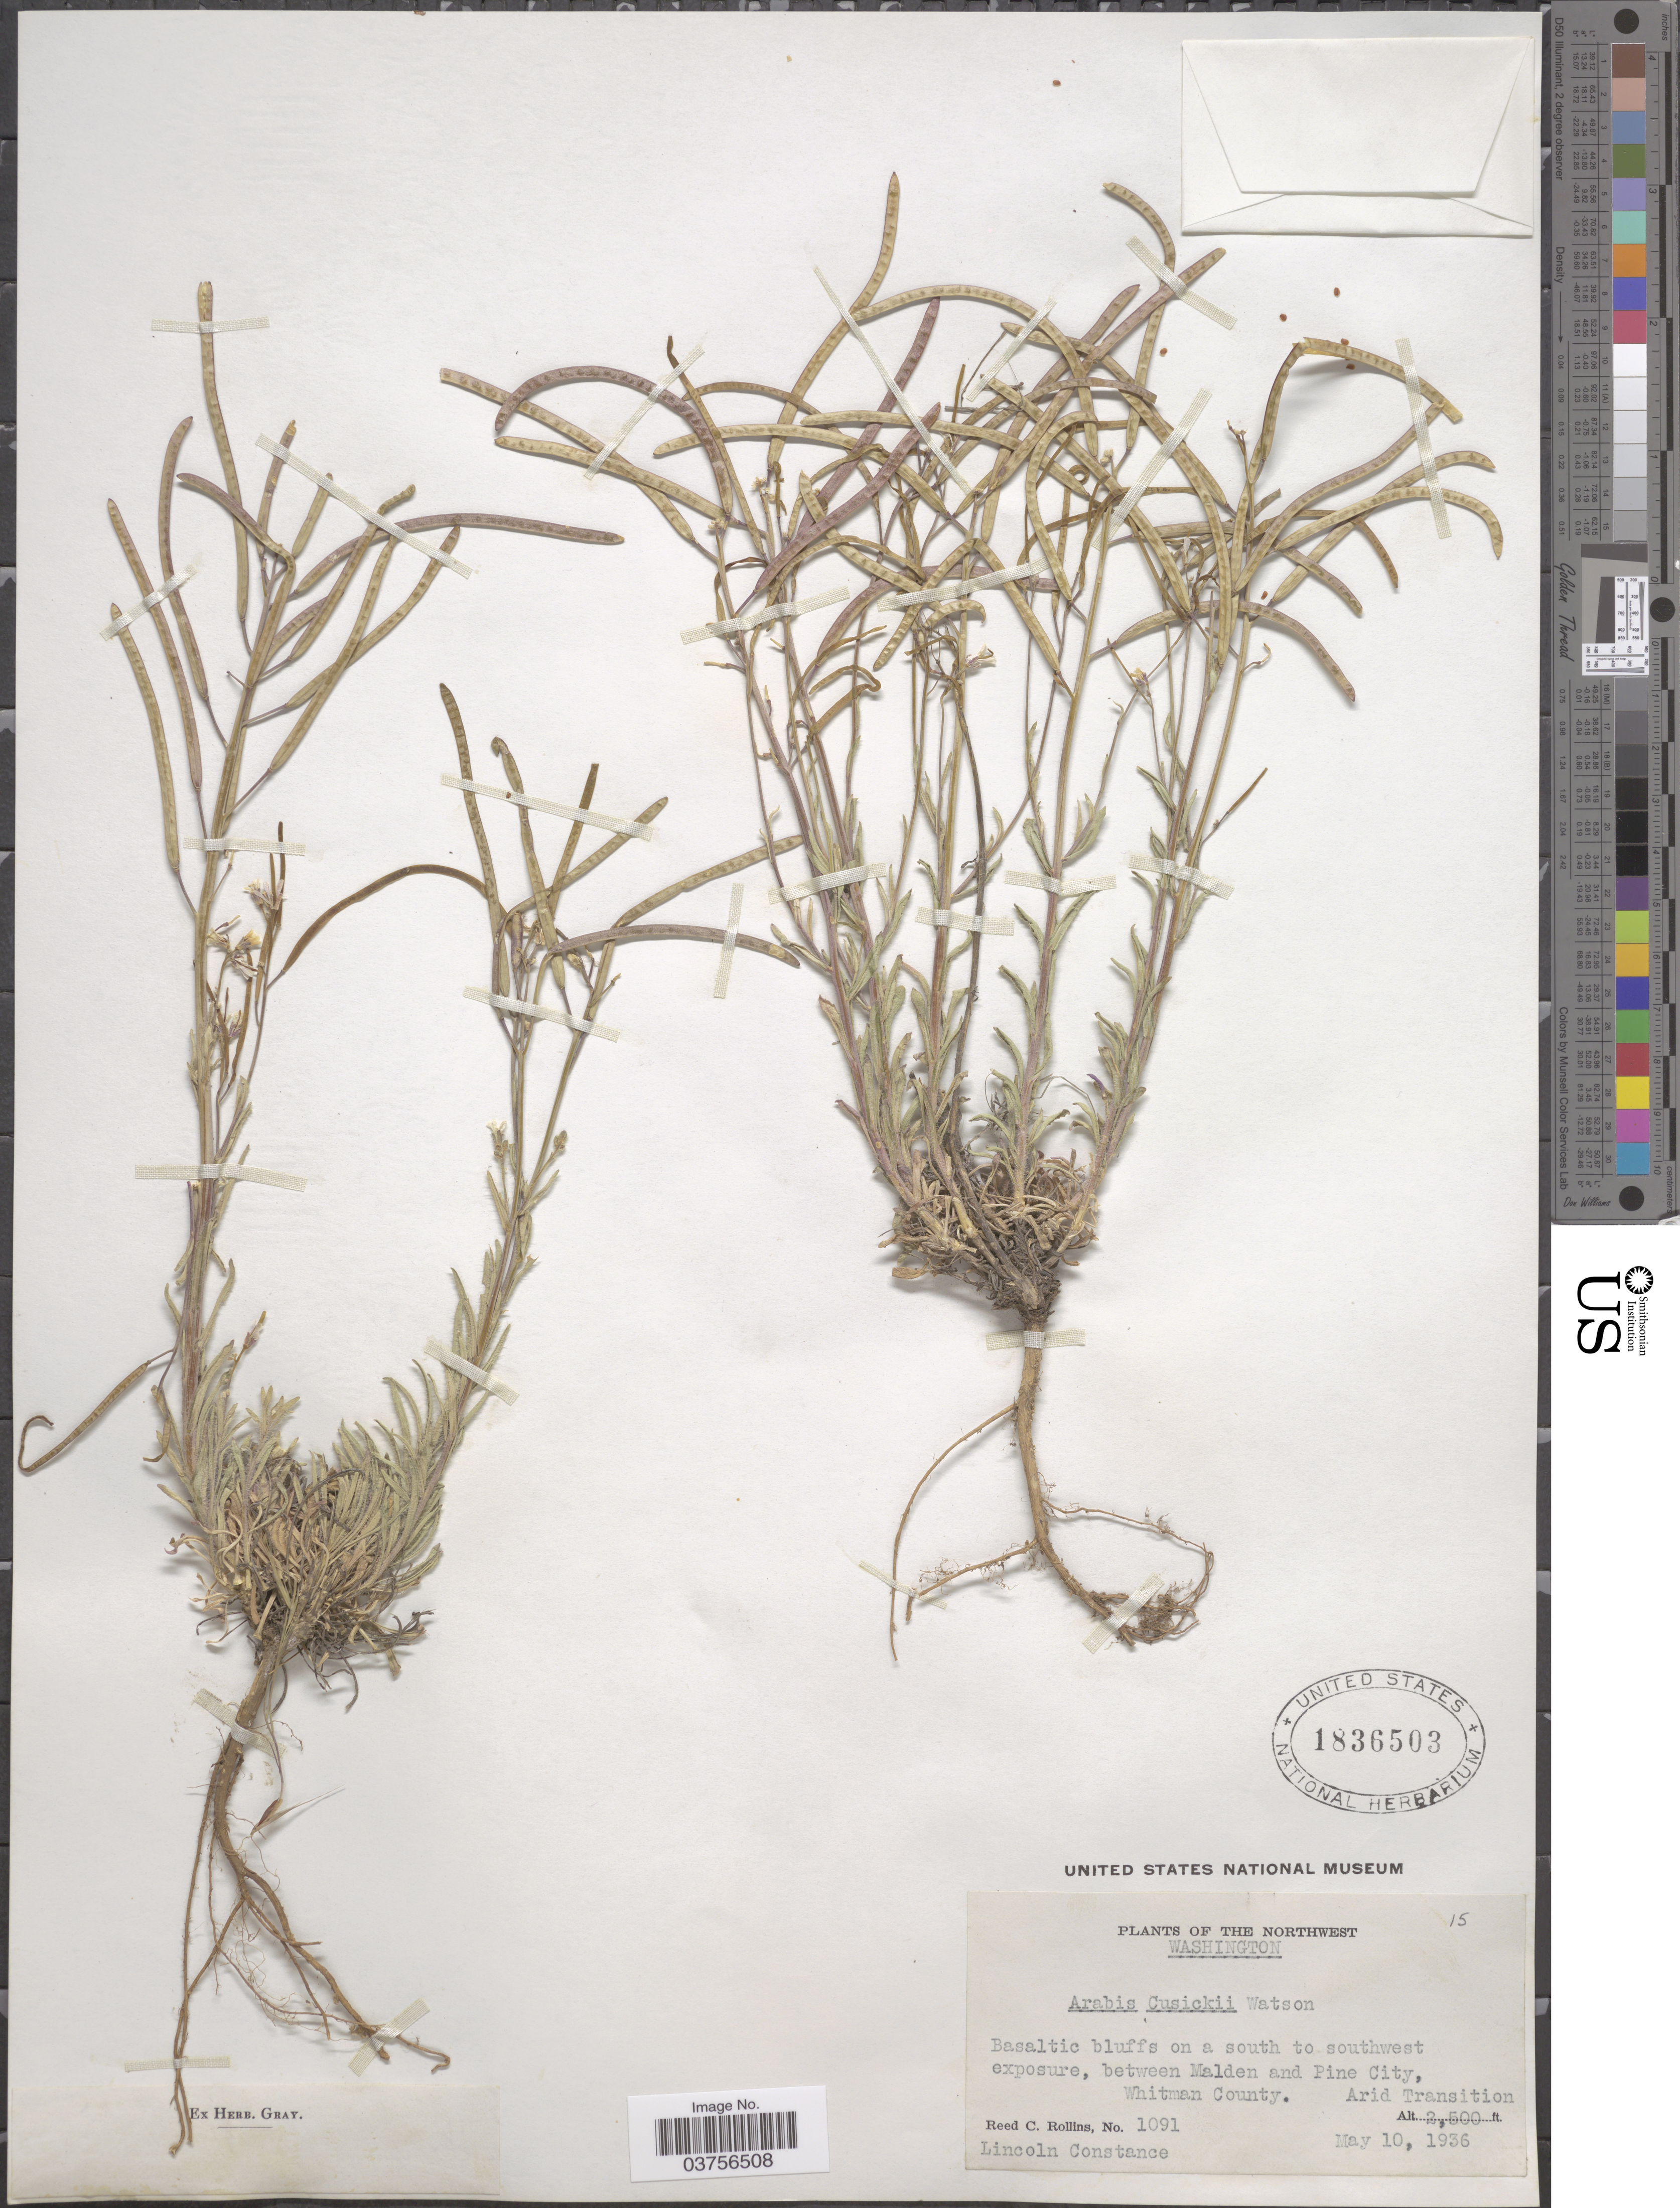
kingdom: Plantae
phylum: Tracheophyta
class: Magnoliopsida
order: Brassicales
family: Brassicaceae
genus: Arabis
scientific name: Arabis cusickii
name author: S. Watson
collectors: R. C. Rollins & L. Constance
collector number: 1091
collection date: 1936-05-10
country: United States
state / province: Washington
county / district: Whitman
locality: The Northwest. Basaltic bluffs on a south to southwest exposure, between Malden and Pine City, Whitman County.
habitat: basaltic bluffs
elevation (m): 762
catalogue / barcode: US 1836503